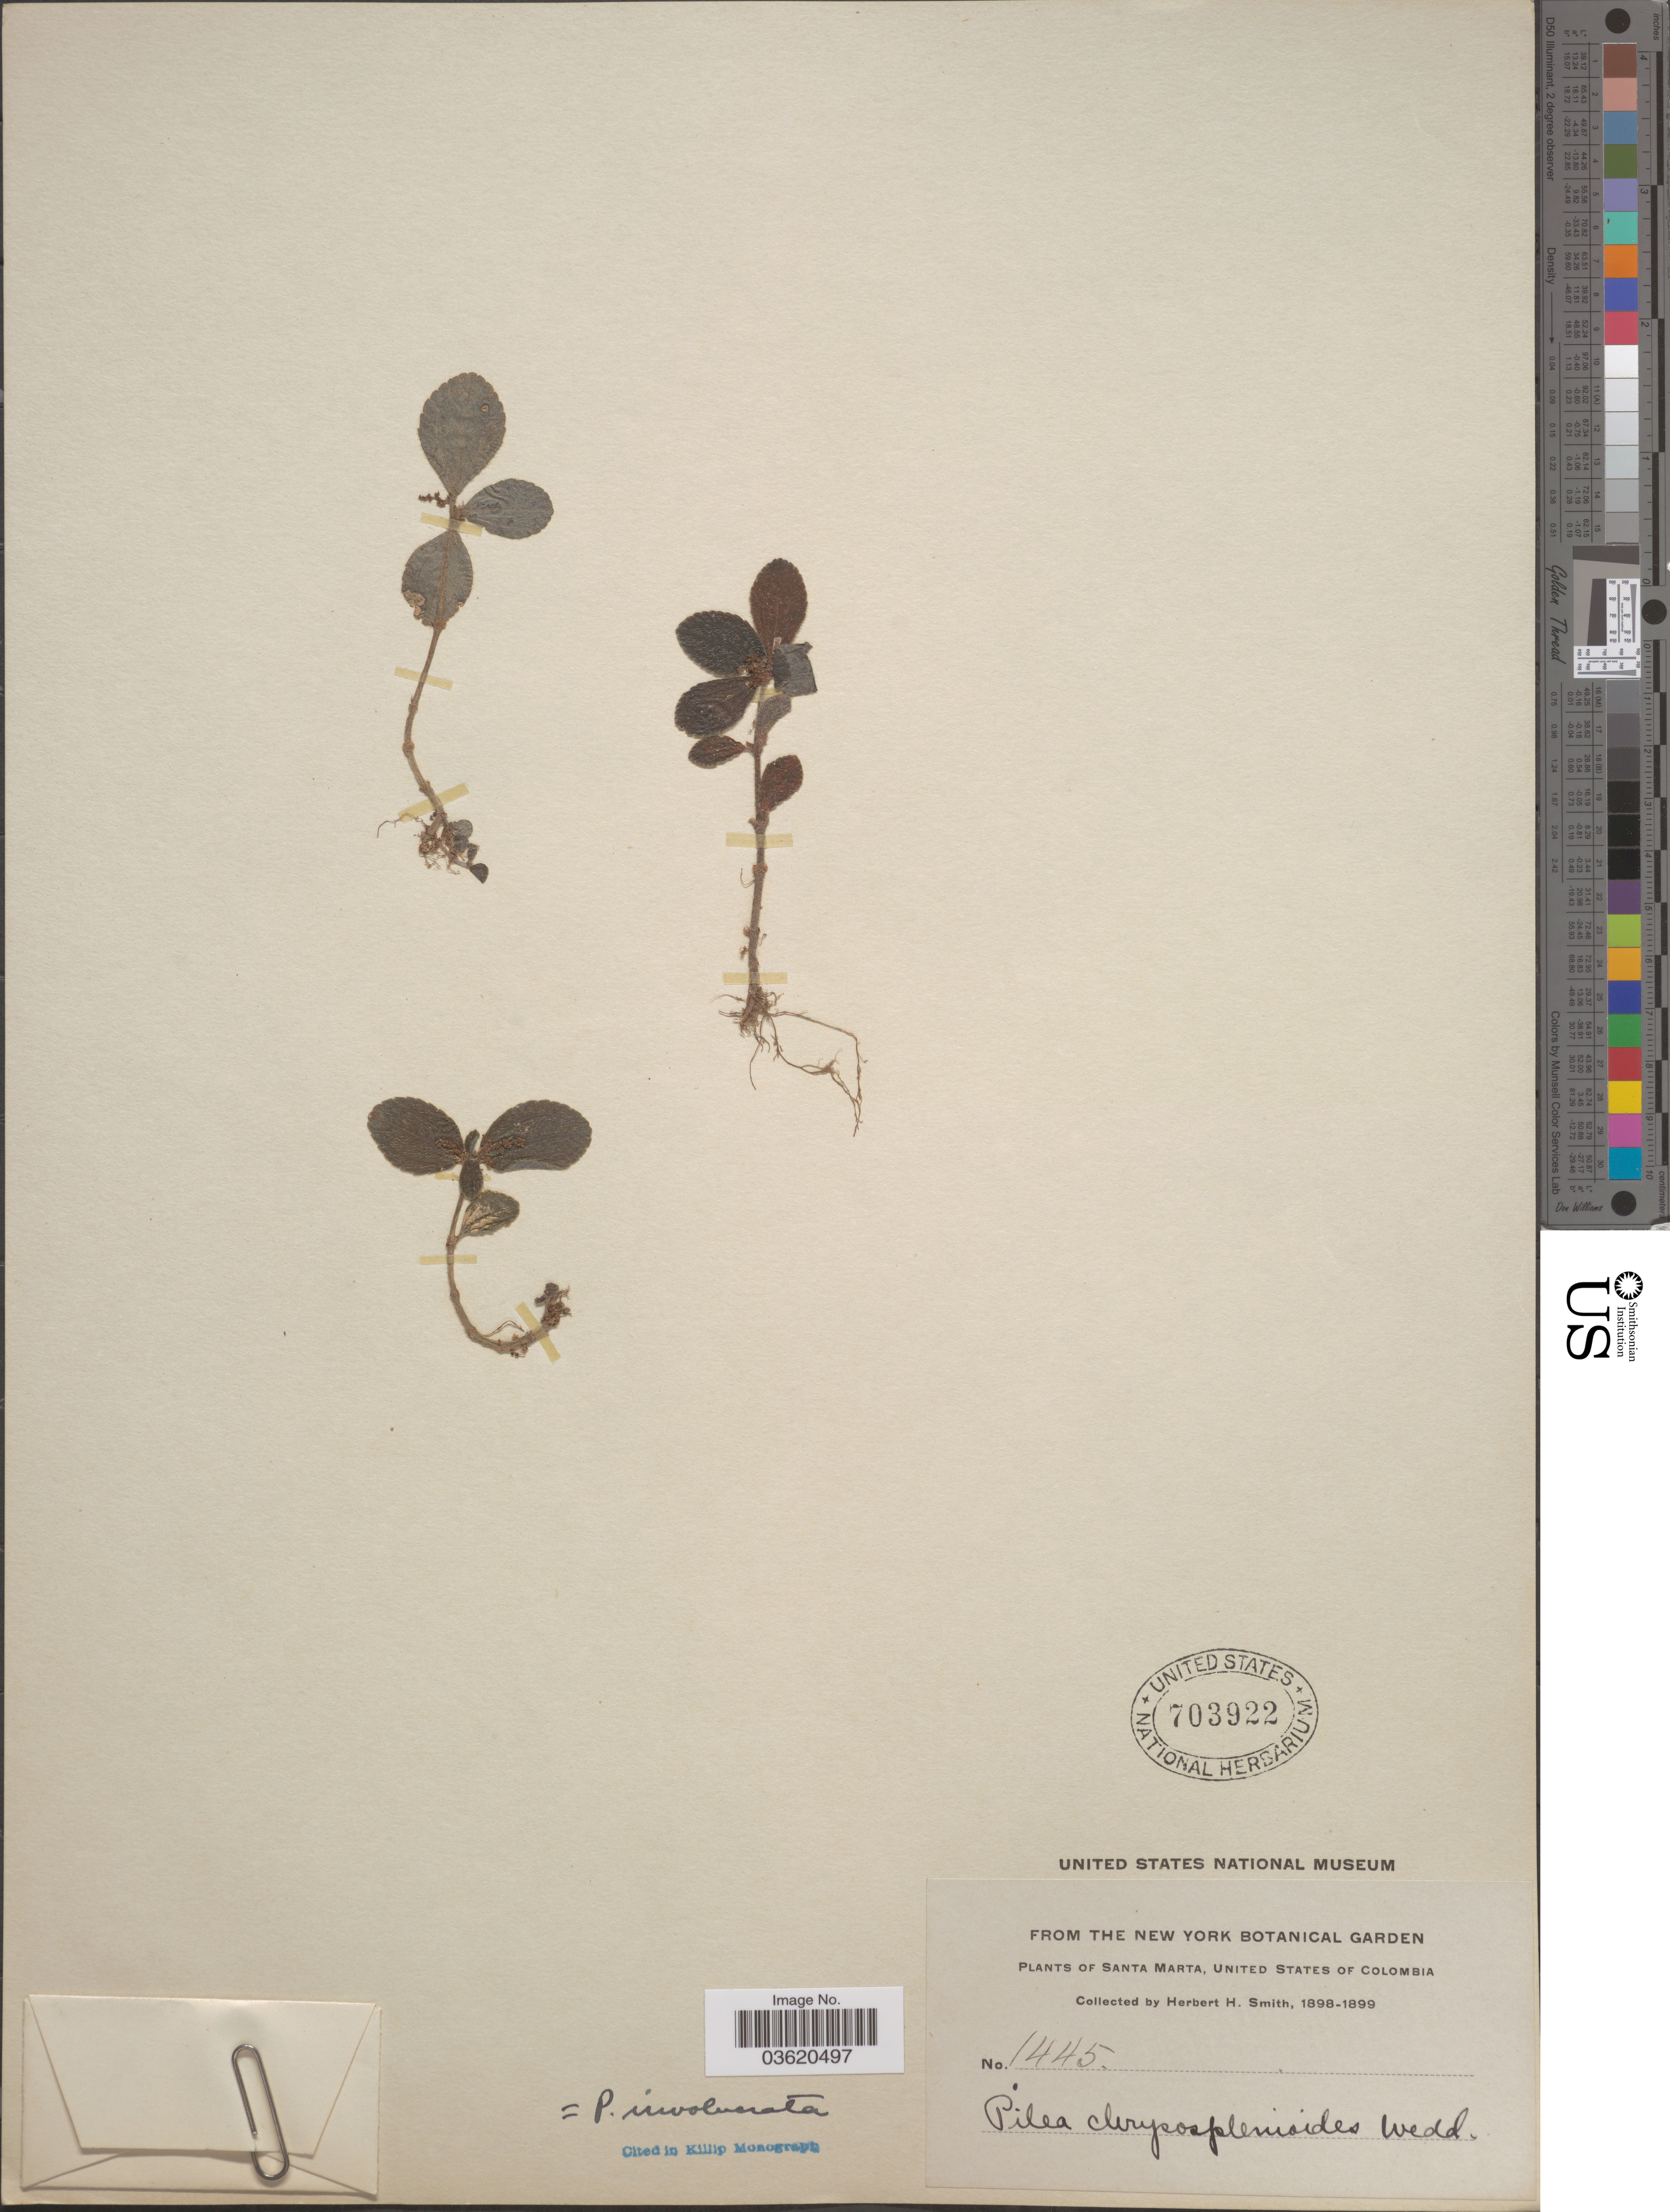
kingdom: Plantae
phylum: Tracheophyta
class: Magnoliopsida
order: Rosales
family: Urticaceae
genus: Pilea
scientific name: Pilea involucrata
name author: Urb.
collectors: Herbert H. Smith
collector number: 1445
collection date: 1898/1899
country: Colombia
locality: Santa Marta, United States of Colombia.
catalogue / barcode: US 703922